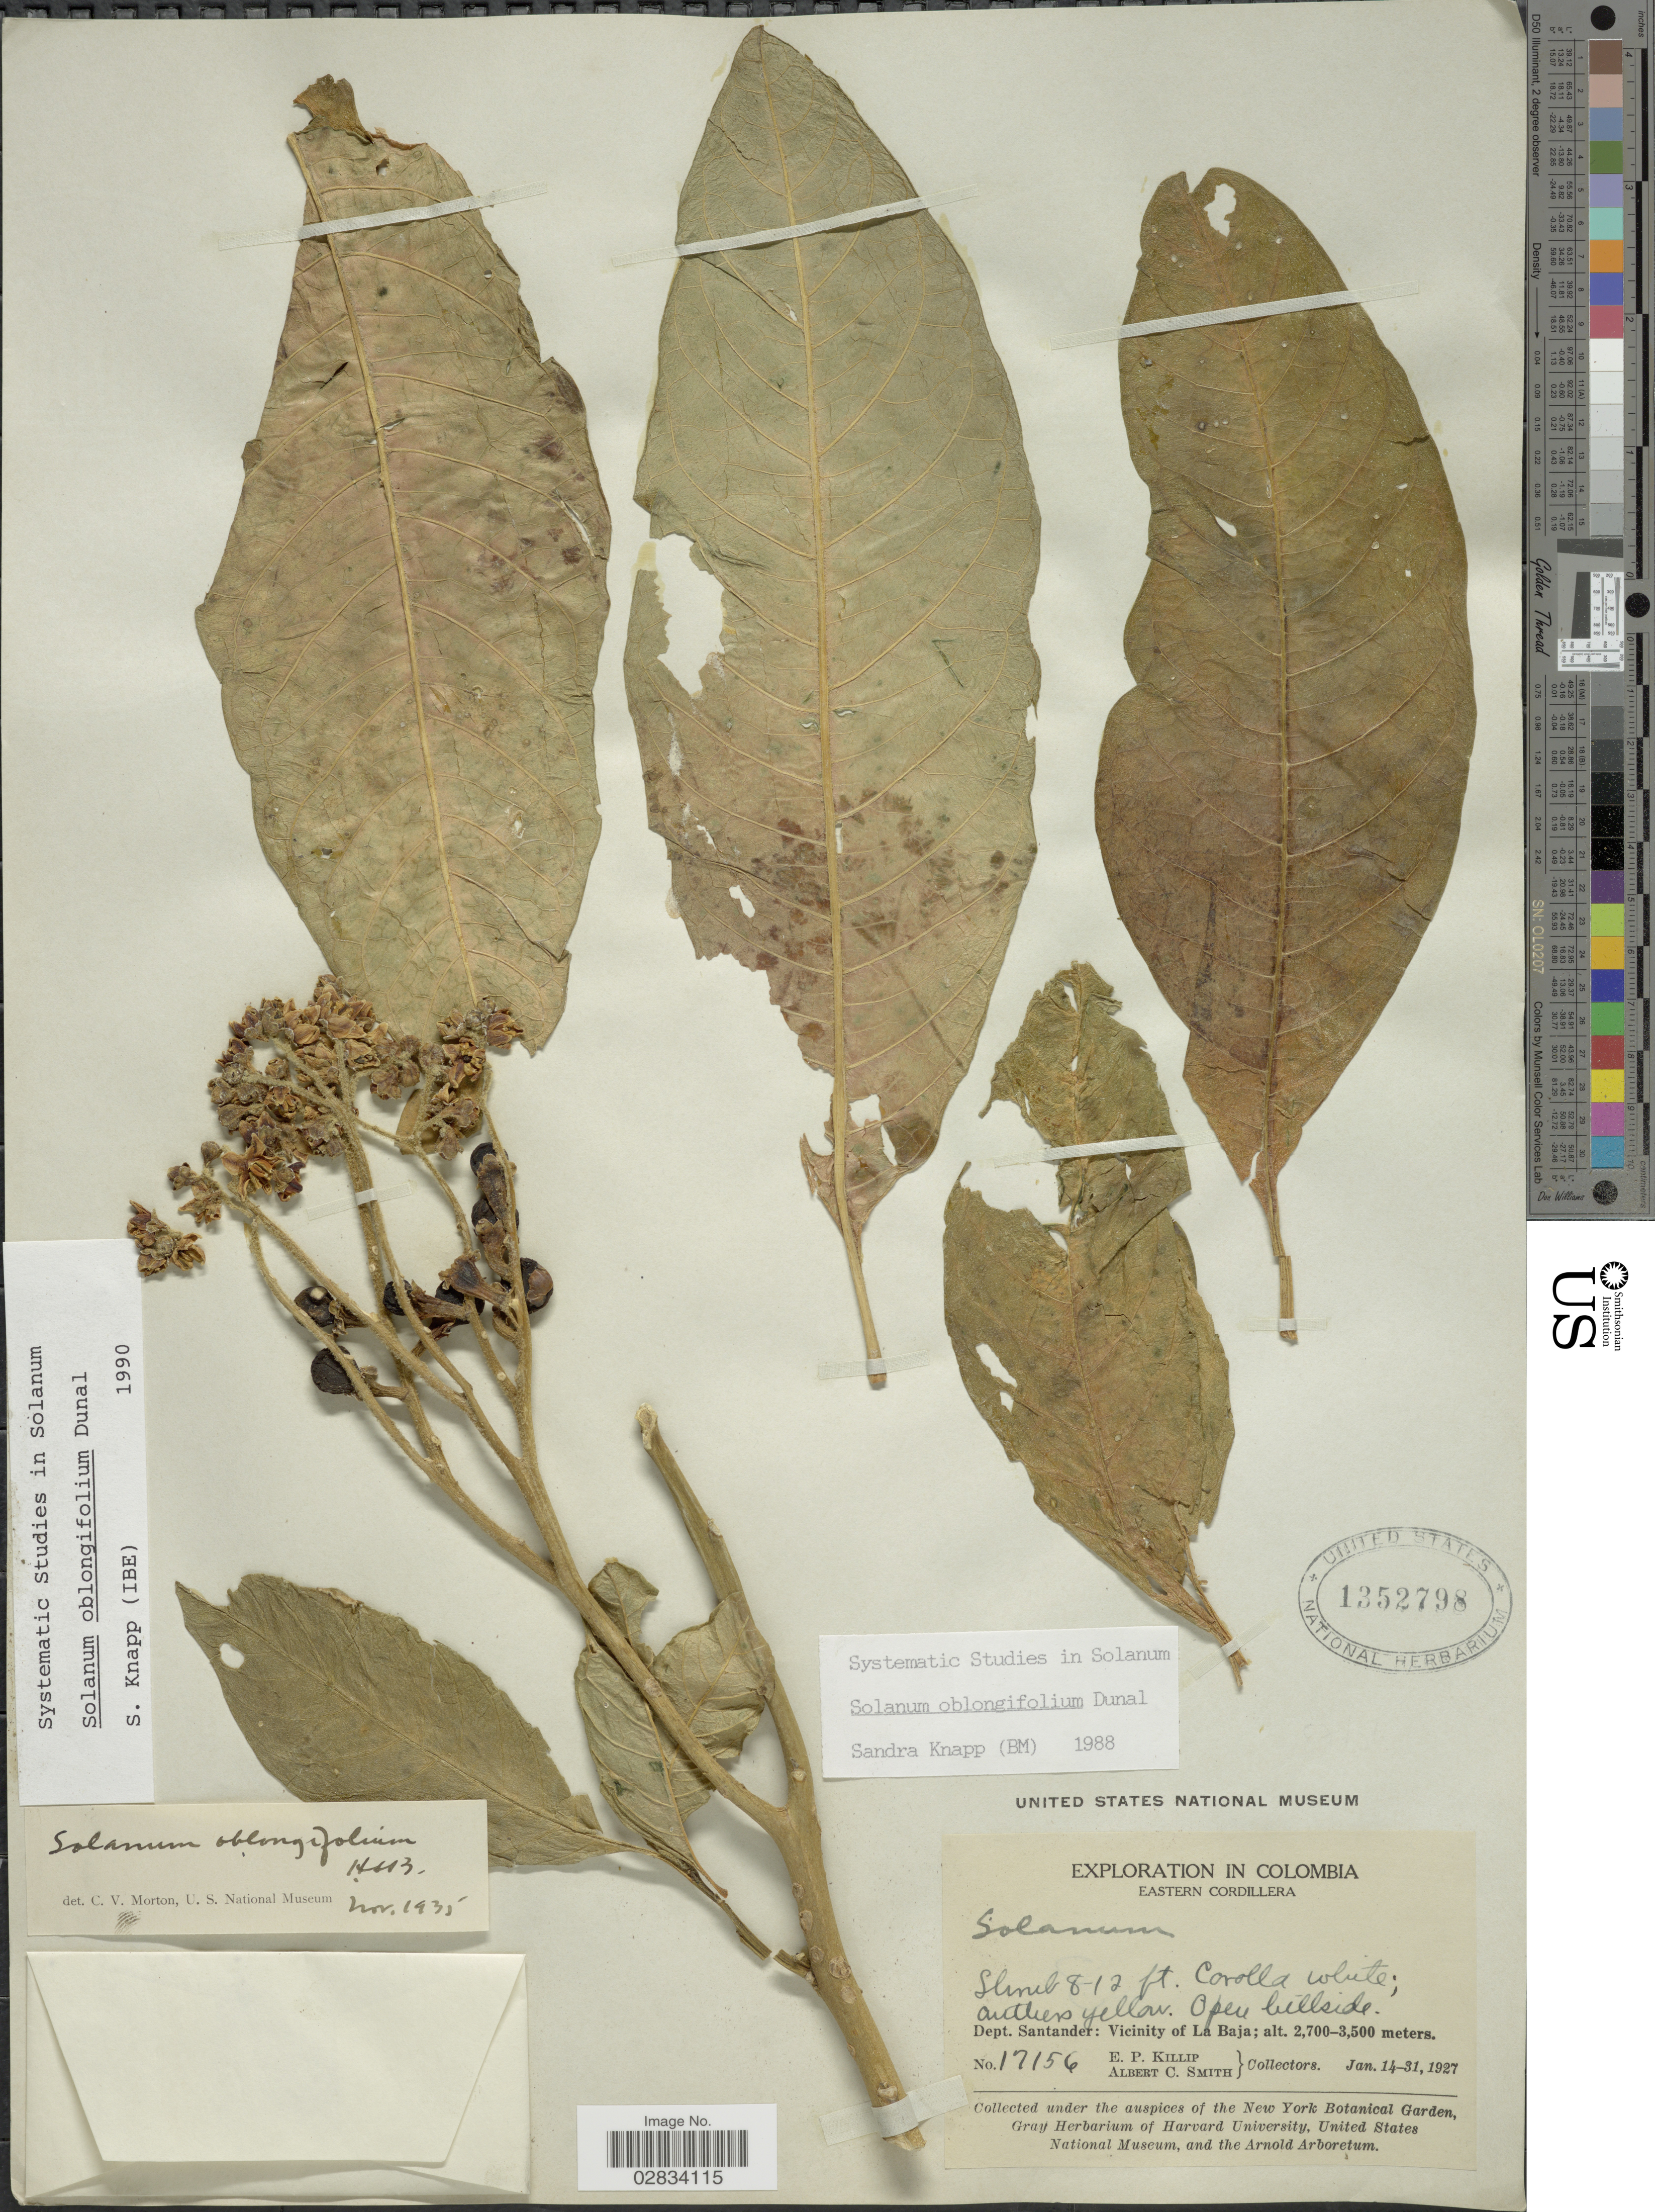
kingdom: Plantae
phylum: Tracheophyta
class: Magnoliopsida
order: Solanales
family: Solanaceae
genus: Solanum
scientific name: Solanum oblongifolium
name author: Duval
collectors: E. P. Killip & A. C. Smith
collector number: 17156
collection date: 1927-01-14/1927-01-31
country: Colombia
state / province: Santander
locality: Eastern Cordillera, Dept. Santander, Vicinity of La Baja.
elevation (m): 2700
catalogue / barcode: US 1352798